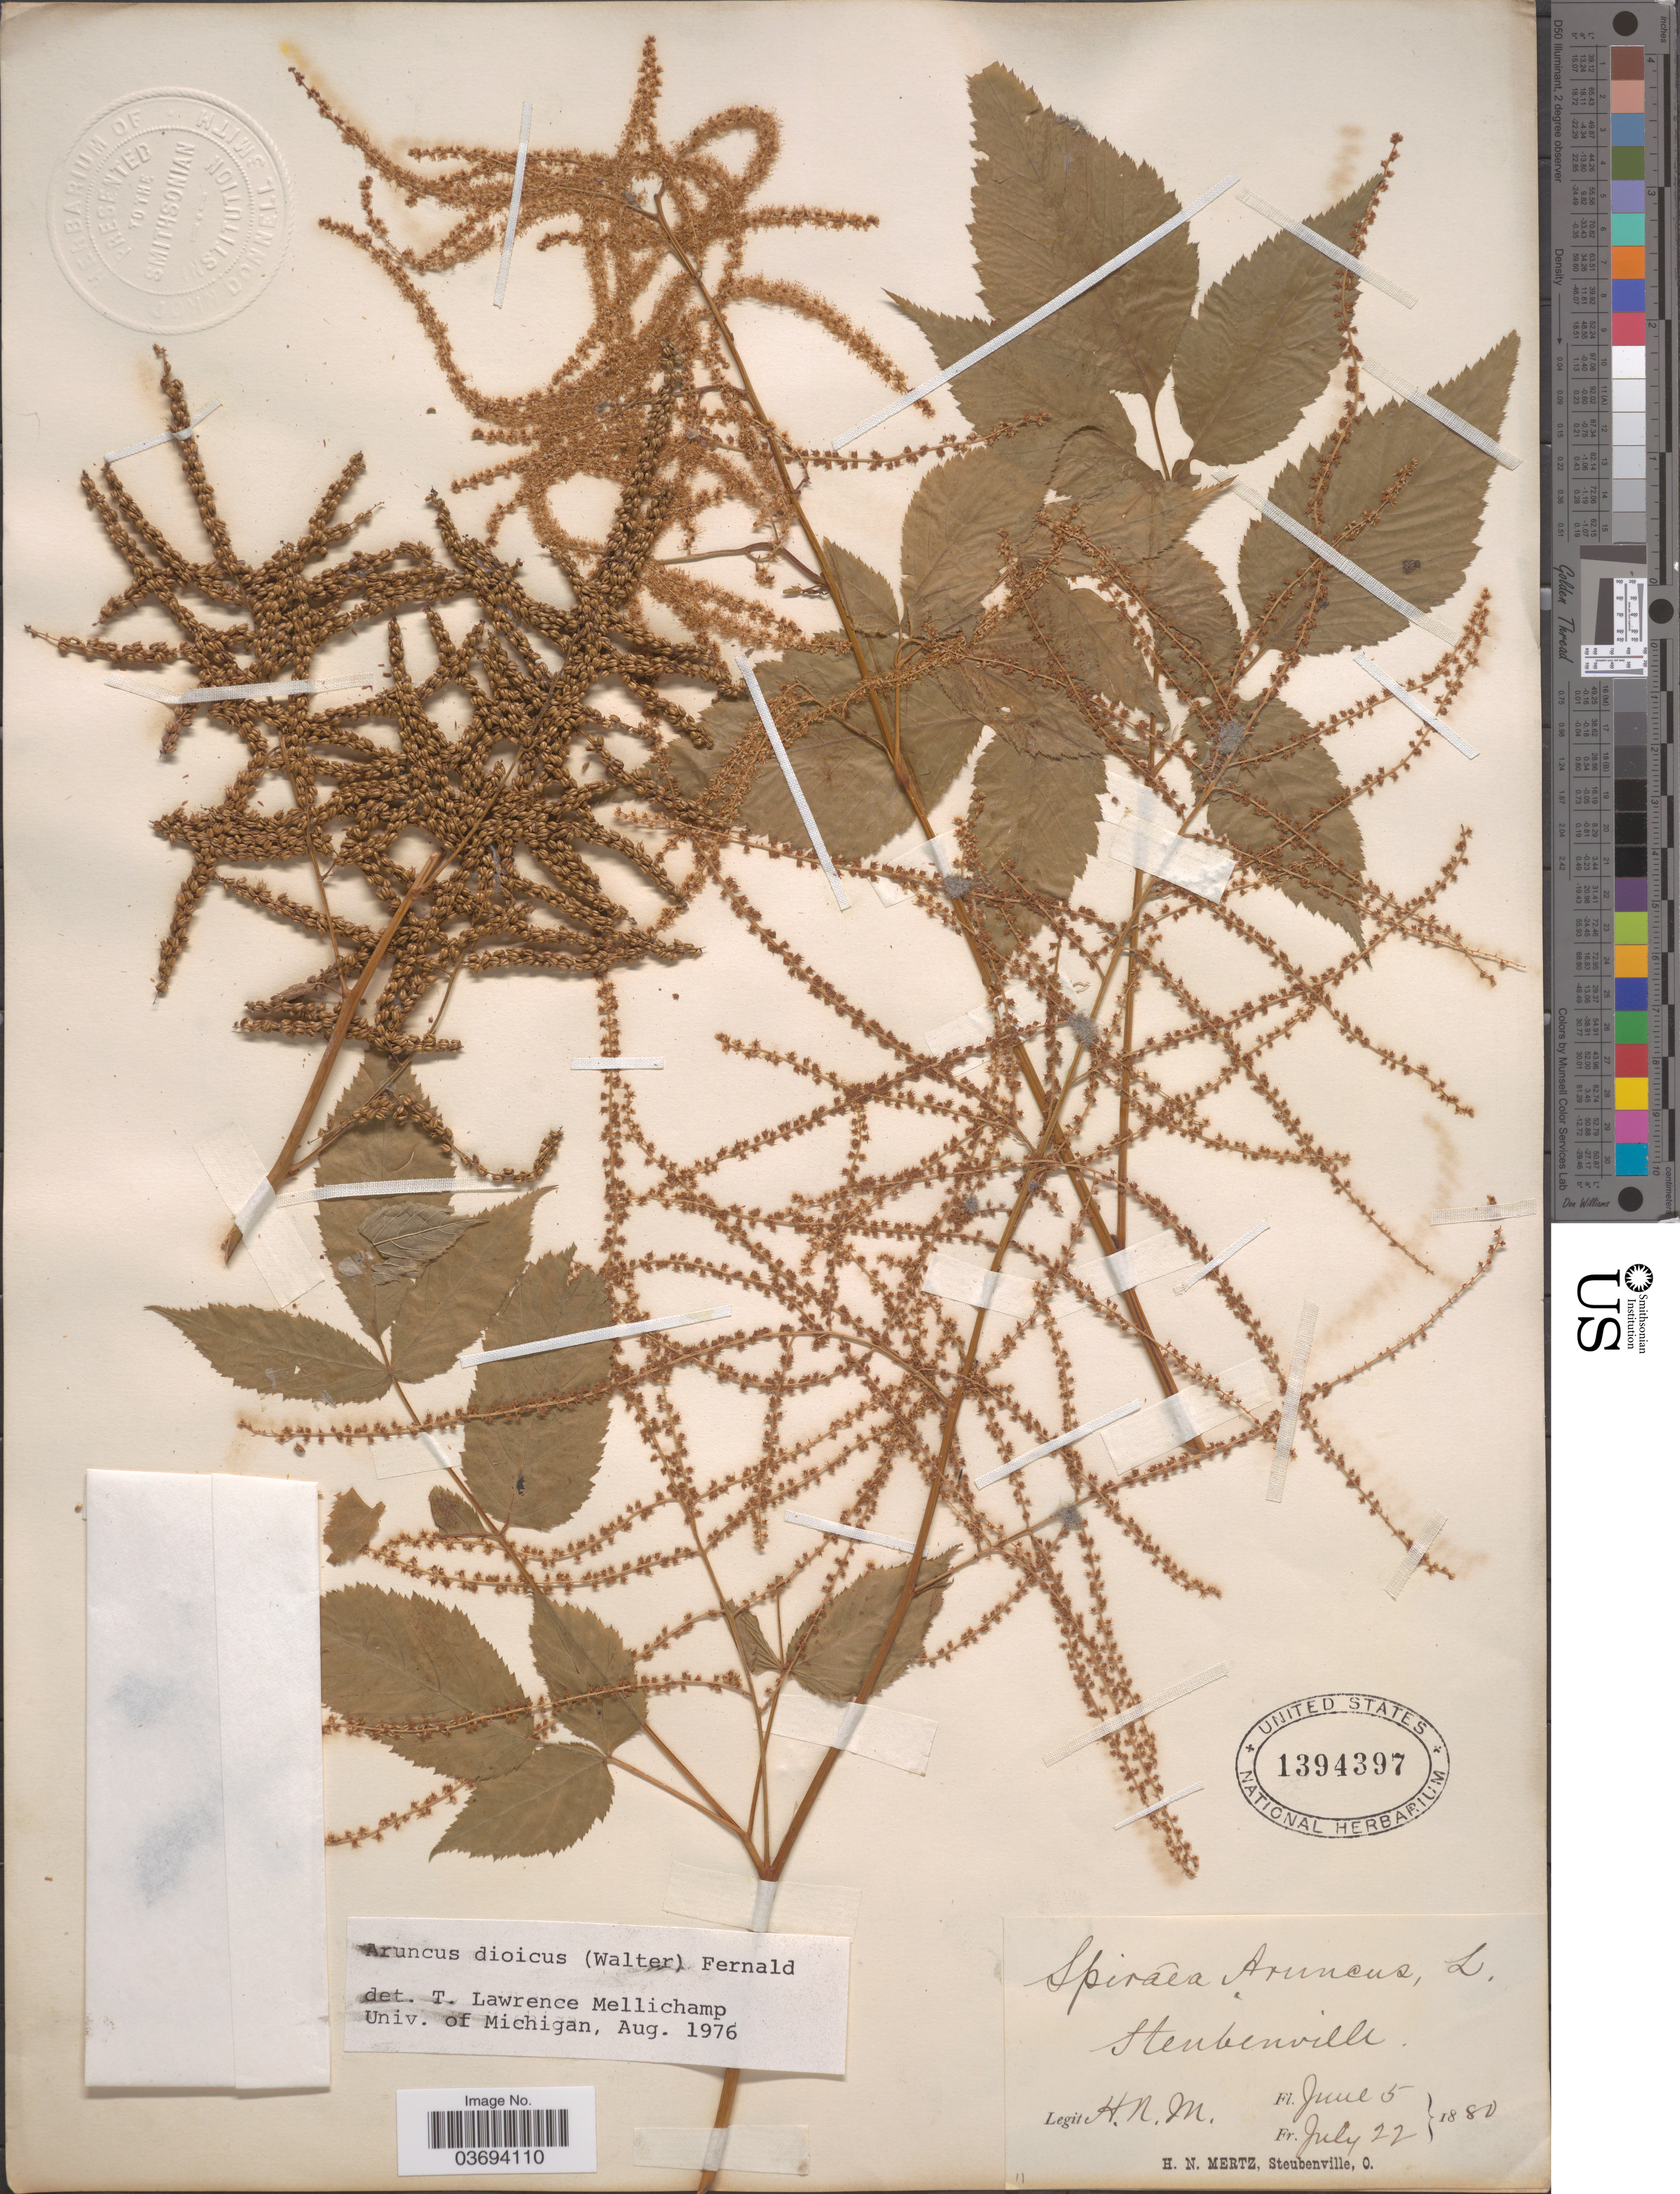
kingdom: Plantae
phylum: Tracheophyta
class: Magnoliopsida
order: Rosales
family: Rosaceae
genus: Aruncus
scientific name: Aruncus dioicus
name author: (Walter) Fernald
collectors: H. Mertz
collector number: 11*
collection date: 1880-06-05/1880-07-22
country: United States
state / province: Ohio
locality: Steubenville.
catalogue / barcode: US 1394397